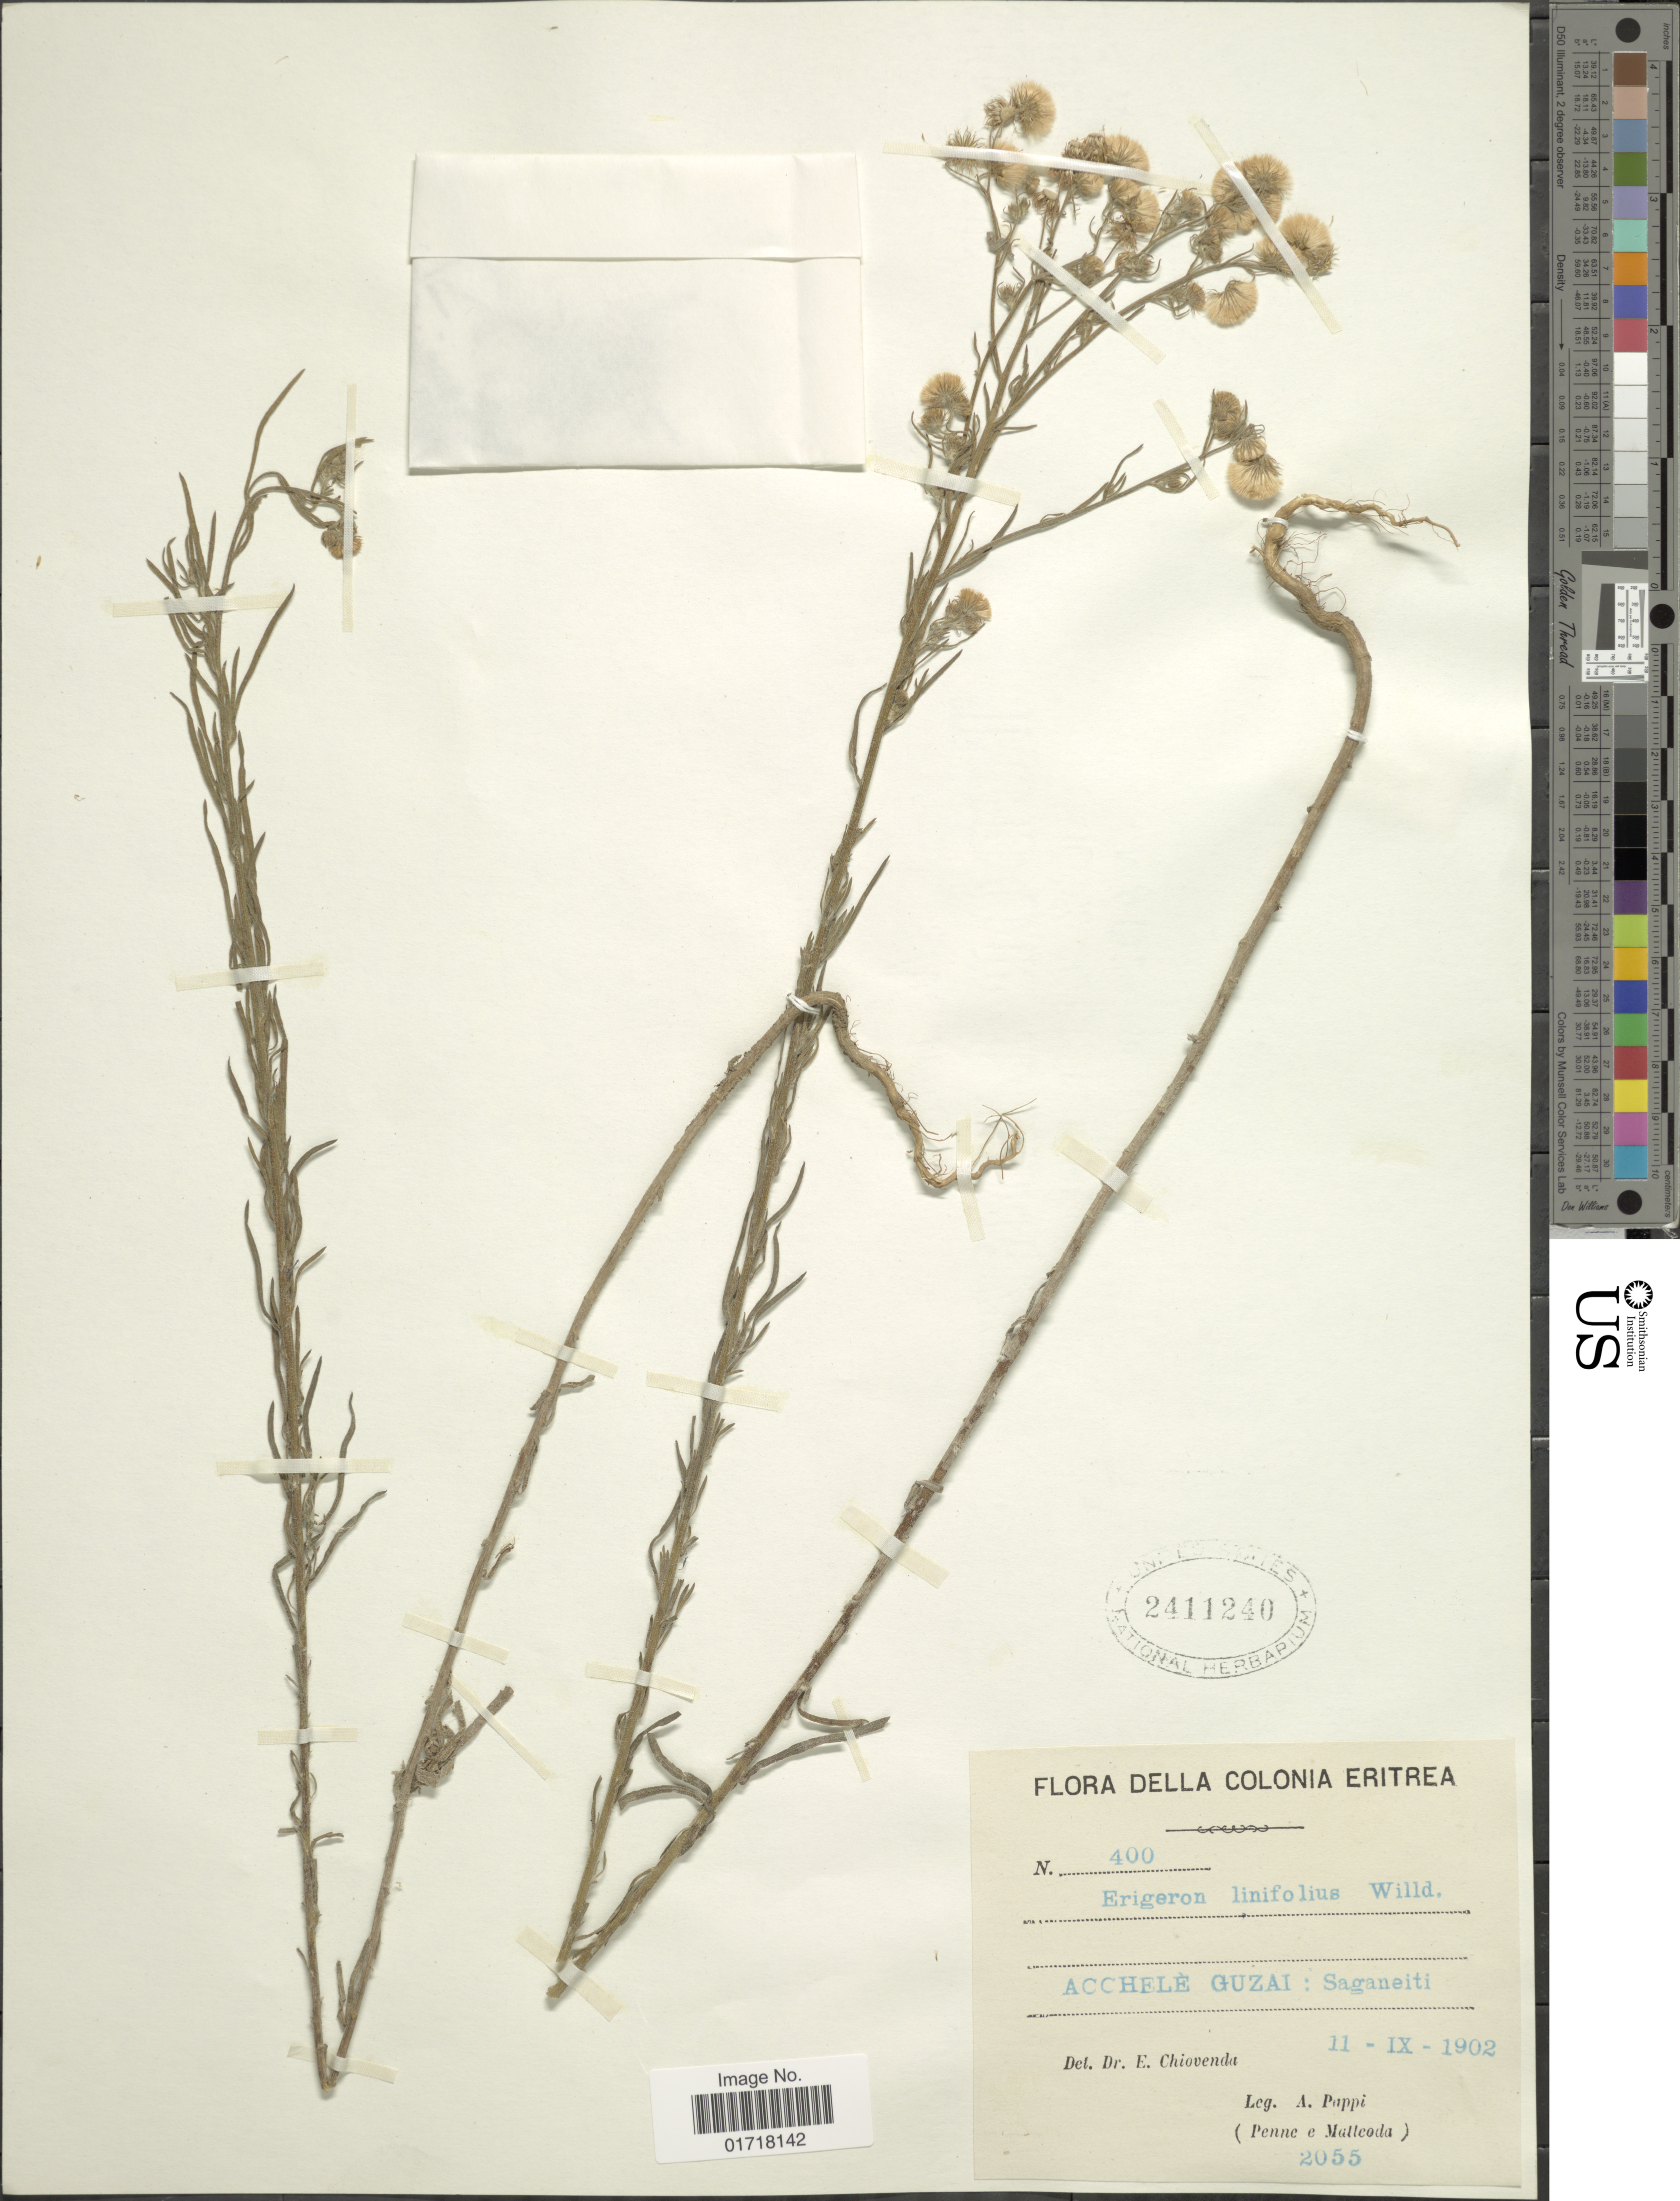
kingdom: Plantae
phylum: Tracheophyta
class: Magnoliopsida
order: Asterales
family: Asteraceae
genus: Erigeron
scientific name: Erigeron bonariensis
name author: L.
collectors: A. Pappi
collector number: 400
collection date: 1902-09-11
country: Eritrea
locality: Della Colonia Eritrea, Acchele Guzai: Saganeiti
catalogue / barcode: US 2411240